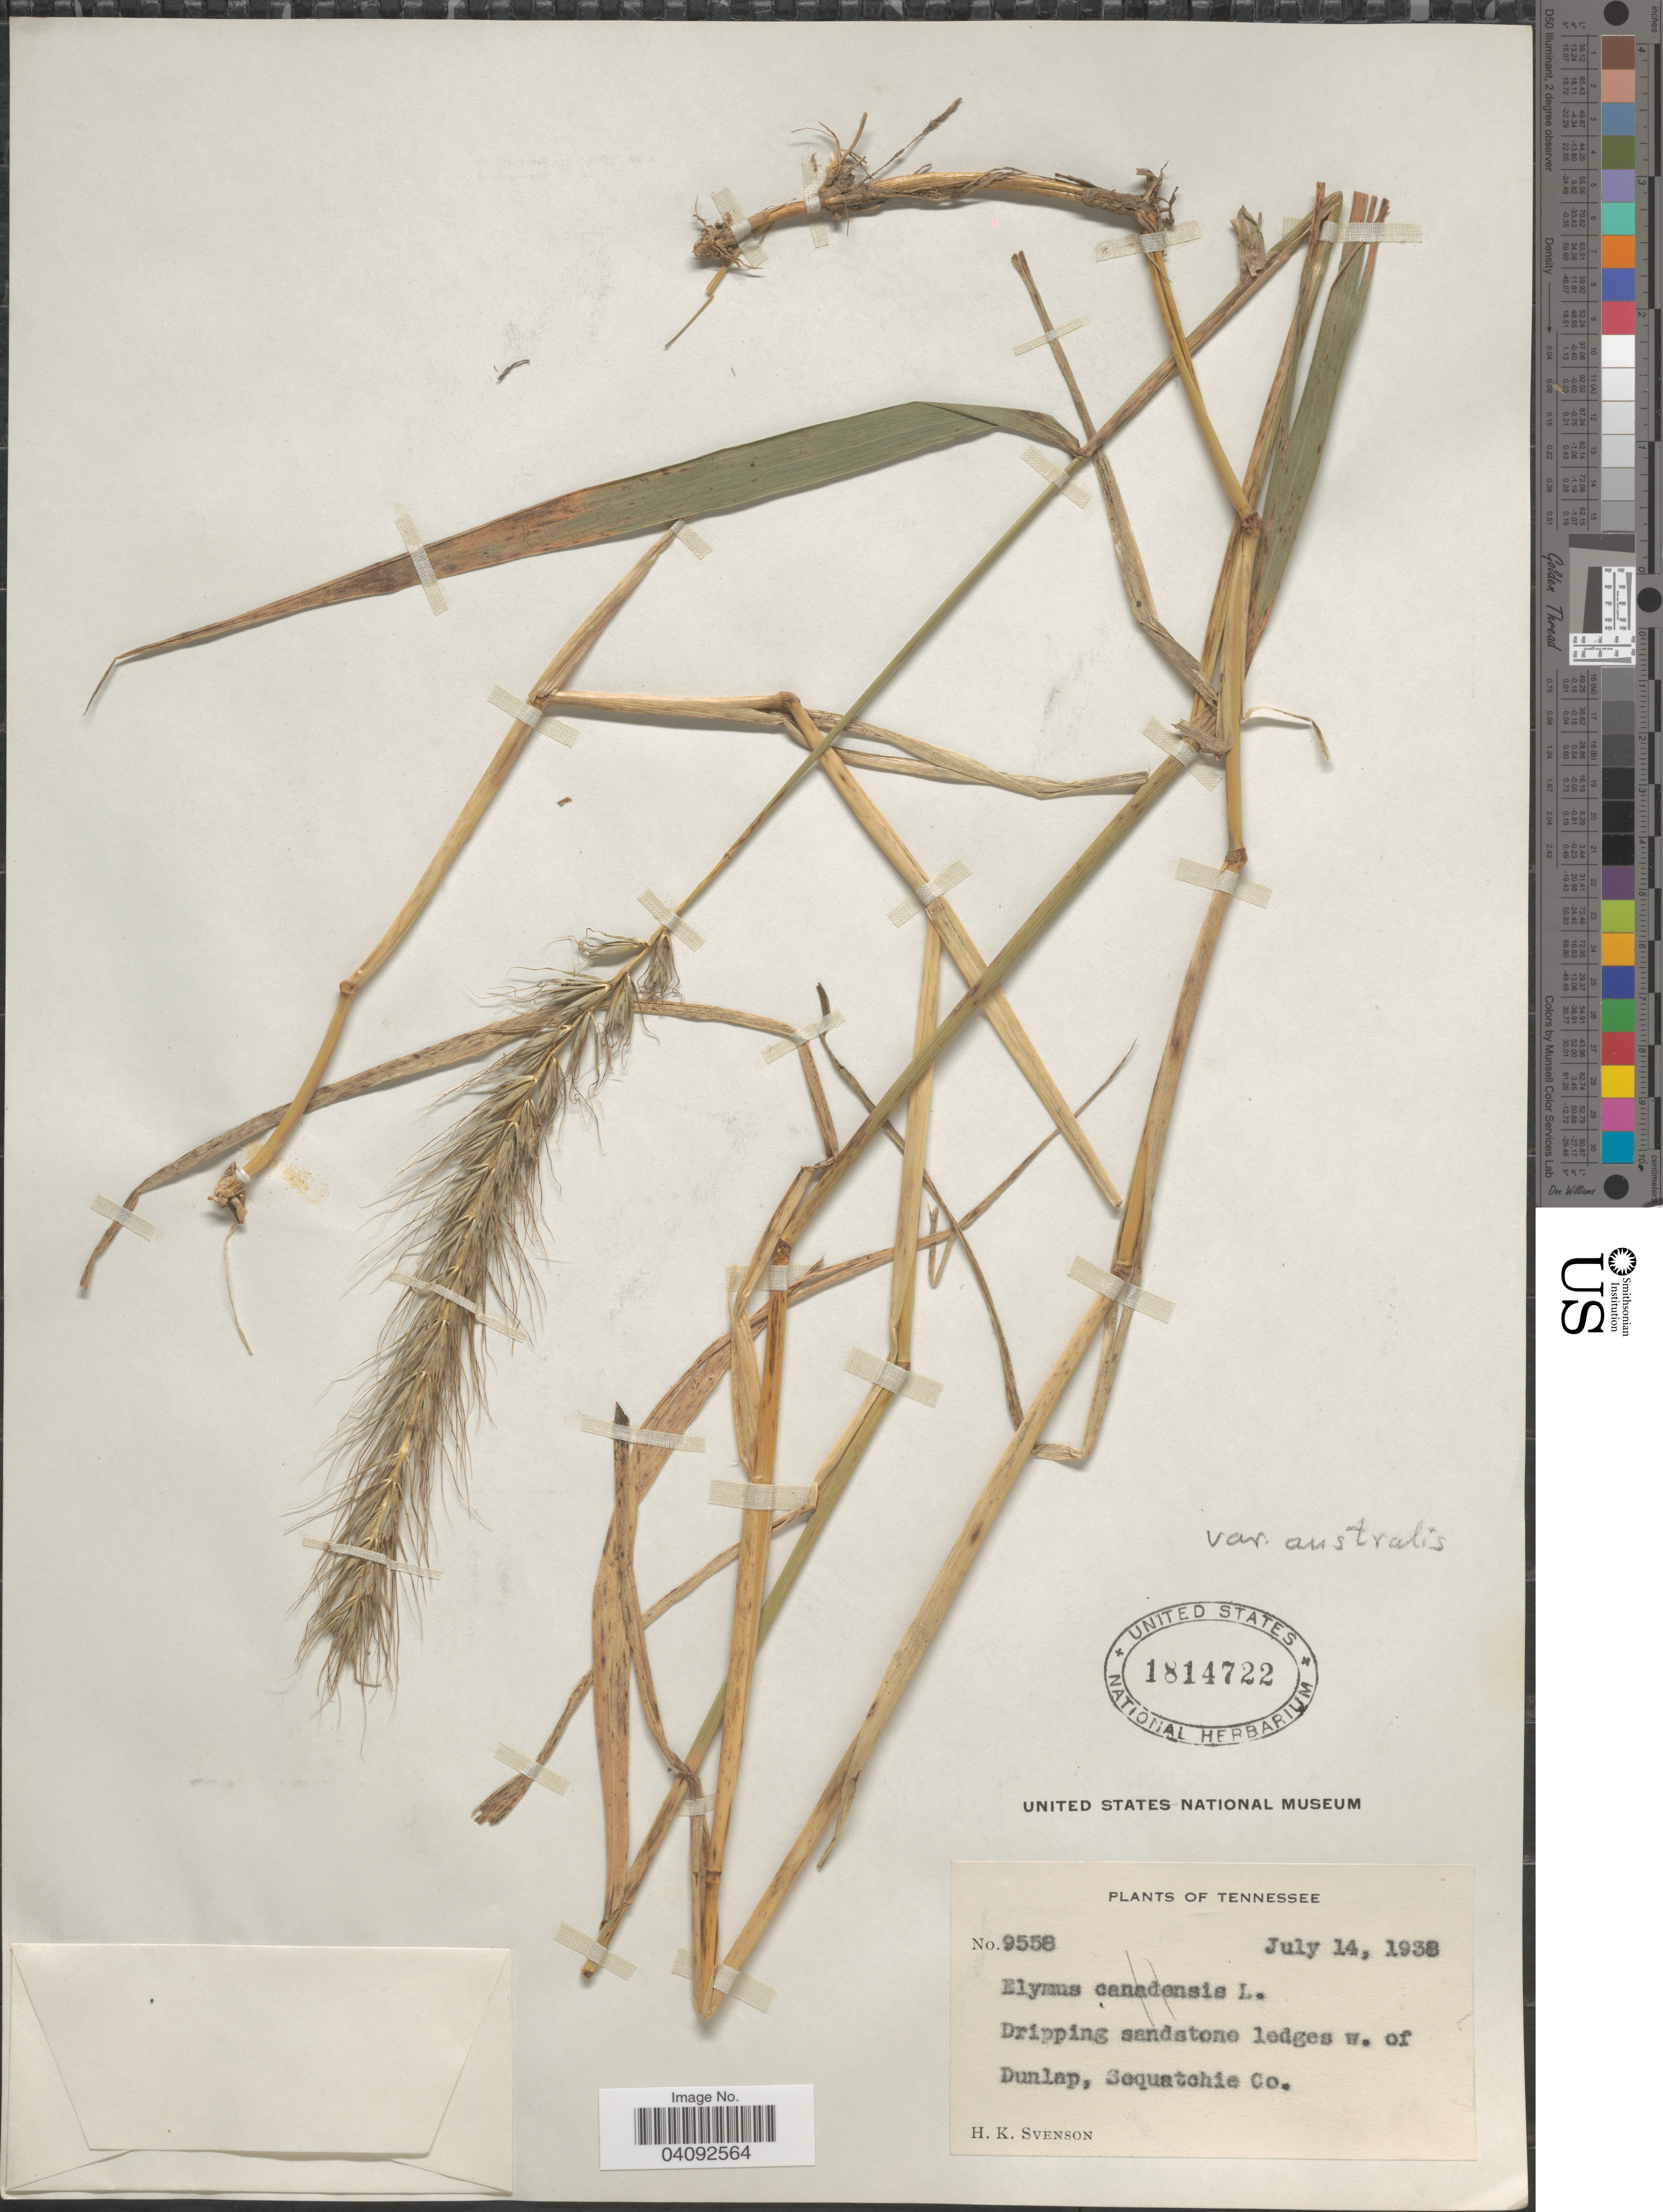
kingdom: Plantae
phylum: Tracheophyta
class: Liliopsida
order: Poales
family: Poaceae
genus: Elymus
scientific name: Elymus glabriflorus var. australis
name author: (Scribn. & C.R. Ball) J.J.N. Campb.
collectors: H. K. Svenson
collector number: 9558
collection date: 1938-07-14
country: United States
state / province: Tennessee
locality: Dripping sandstone ledges w. of Dunlap, Sequatchie Co.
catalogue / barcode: US 1814722